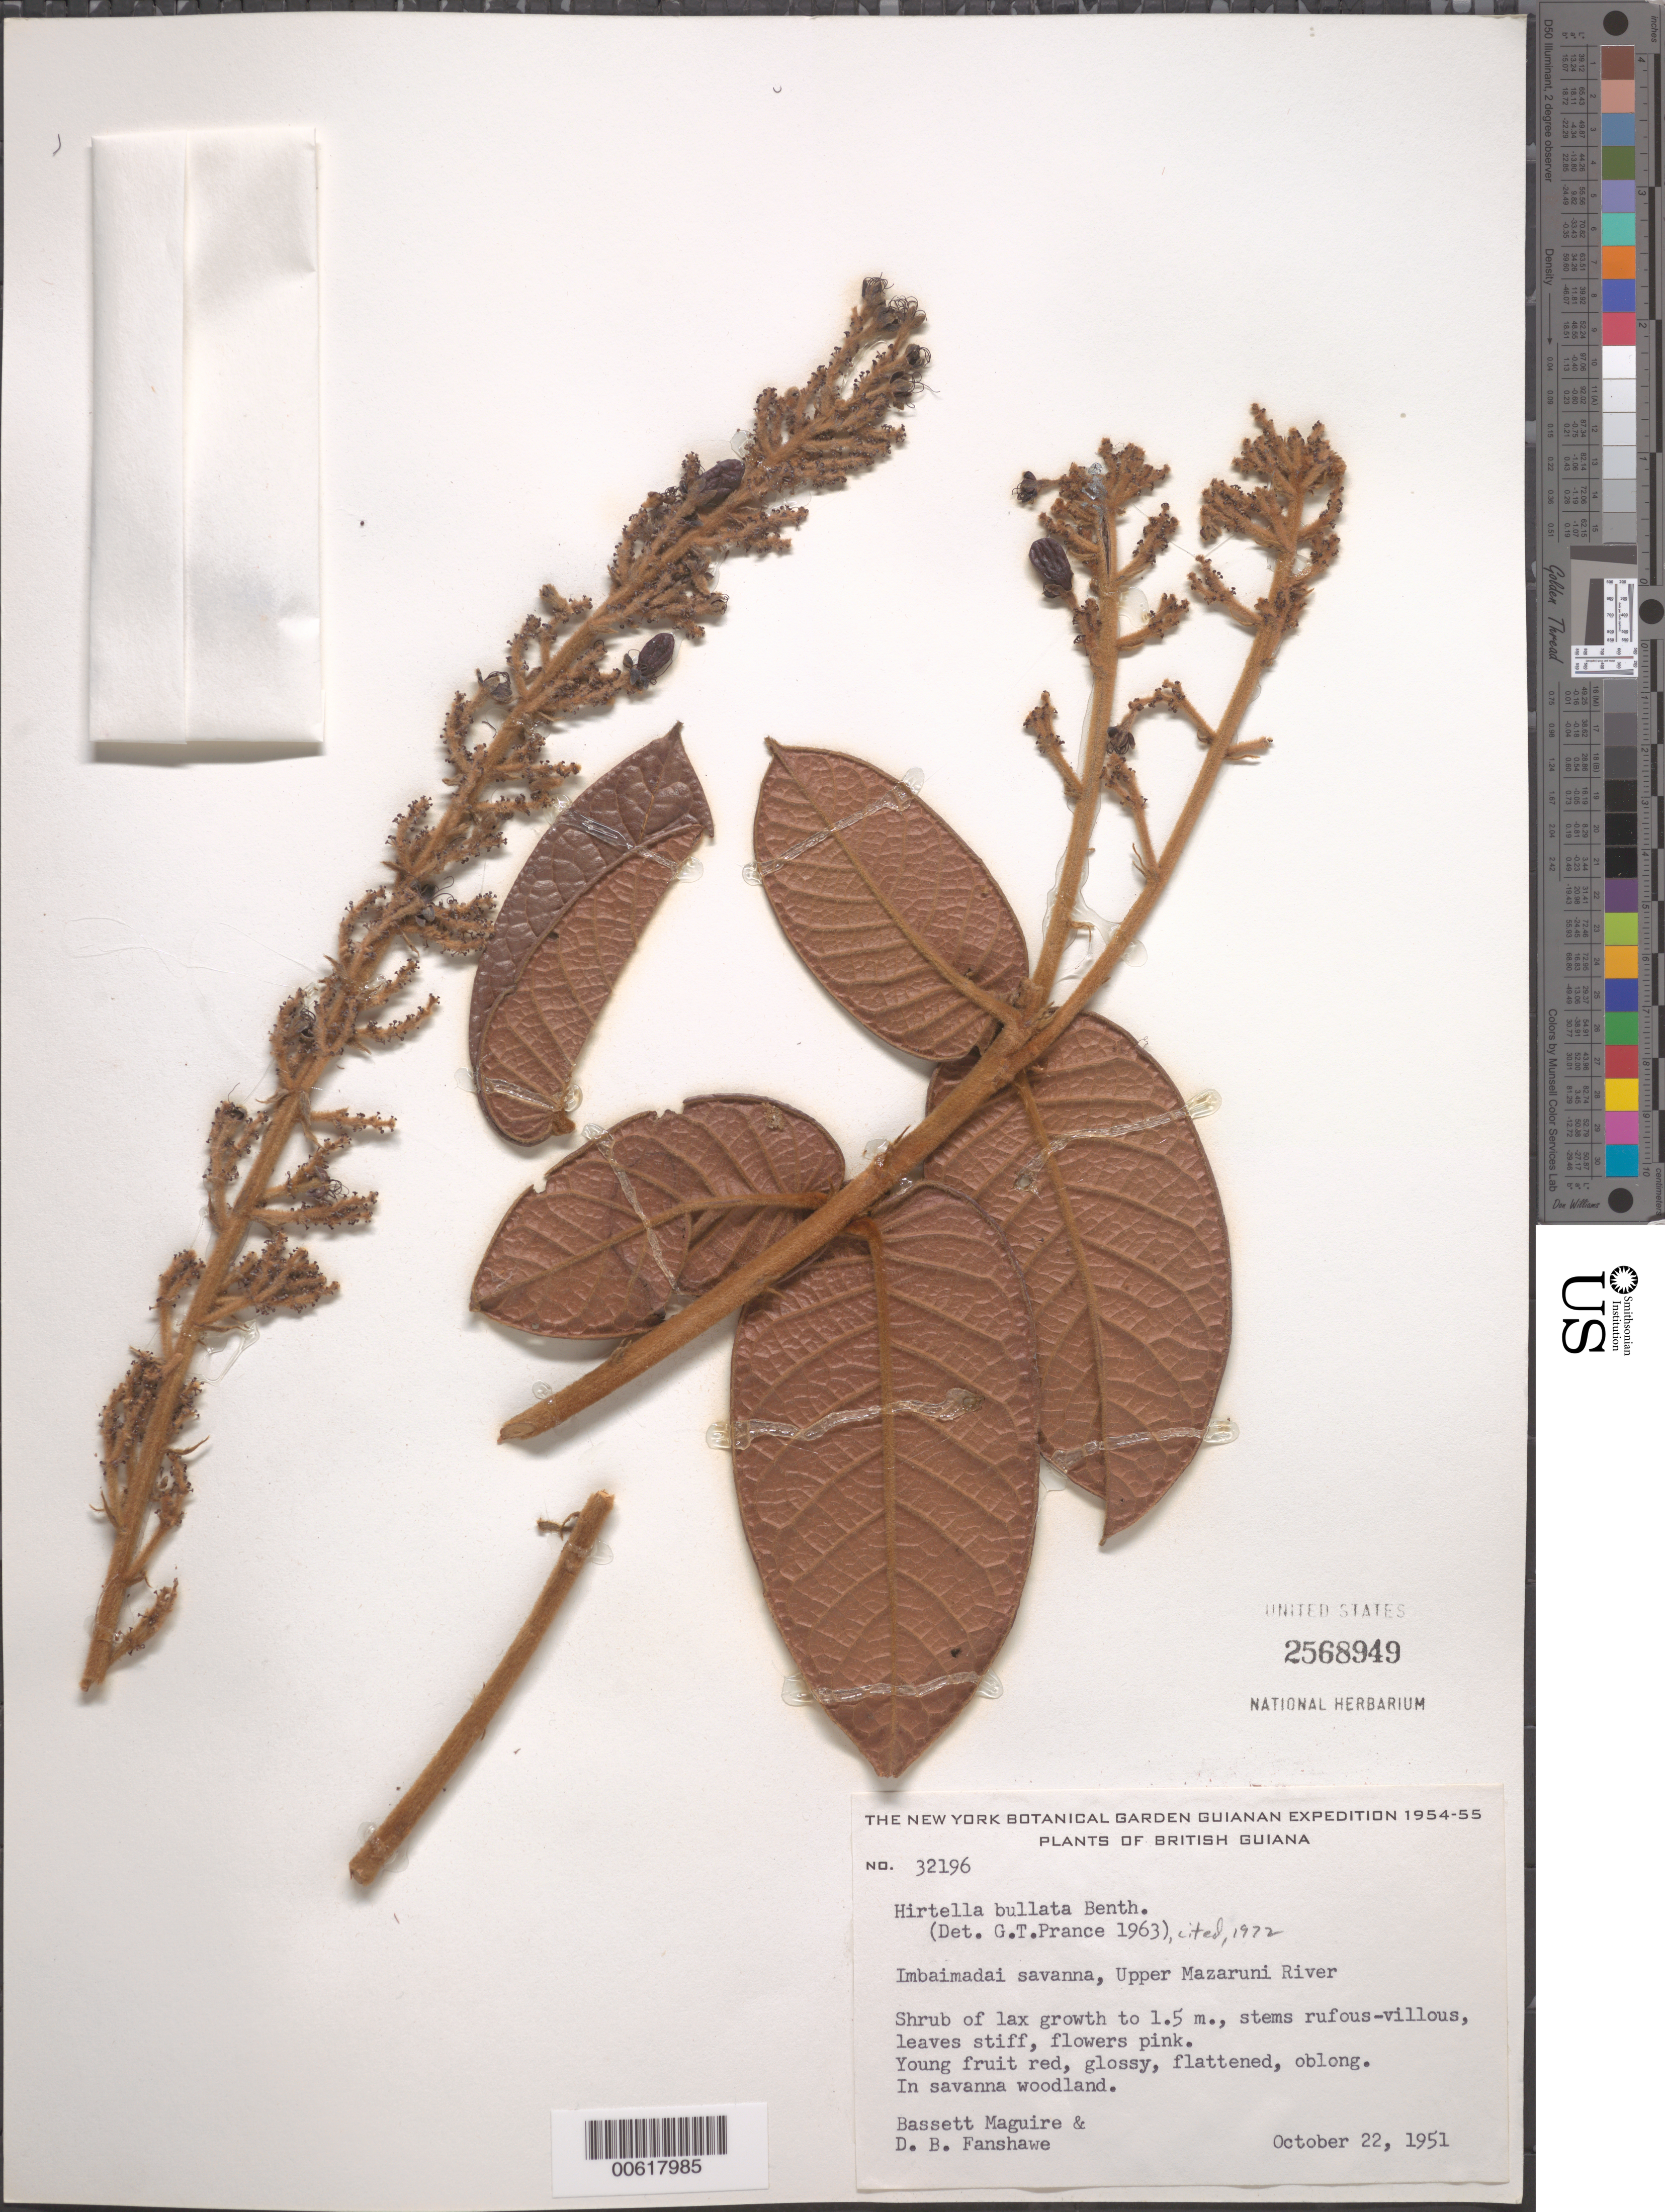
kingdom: Plantae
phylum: Tracheophyta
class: Magnoliopsida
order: Malpighiales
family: Chrysobalanaceae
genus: Hirtella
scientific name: Hirtella bullata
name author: Benth.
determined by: Prance, G. T.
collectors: B. Maguire & D. B. Fanshawe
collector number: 32196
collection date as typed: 22-Oct-51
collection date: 1951-10-22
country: Guyana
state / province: Cuyuni-Mazaruni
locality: Imbaimadai Savannas, Pakaraima Mts., Upper Mazaruni River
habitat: Savanna woodland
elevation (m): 550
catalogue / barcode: US 2568949